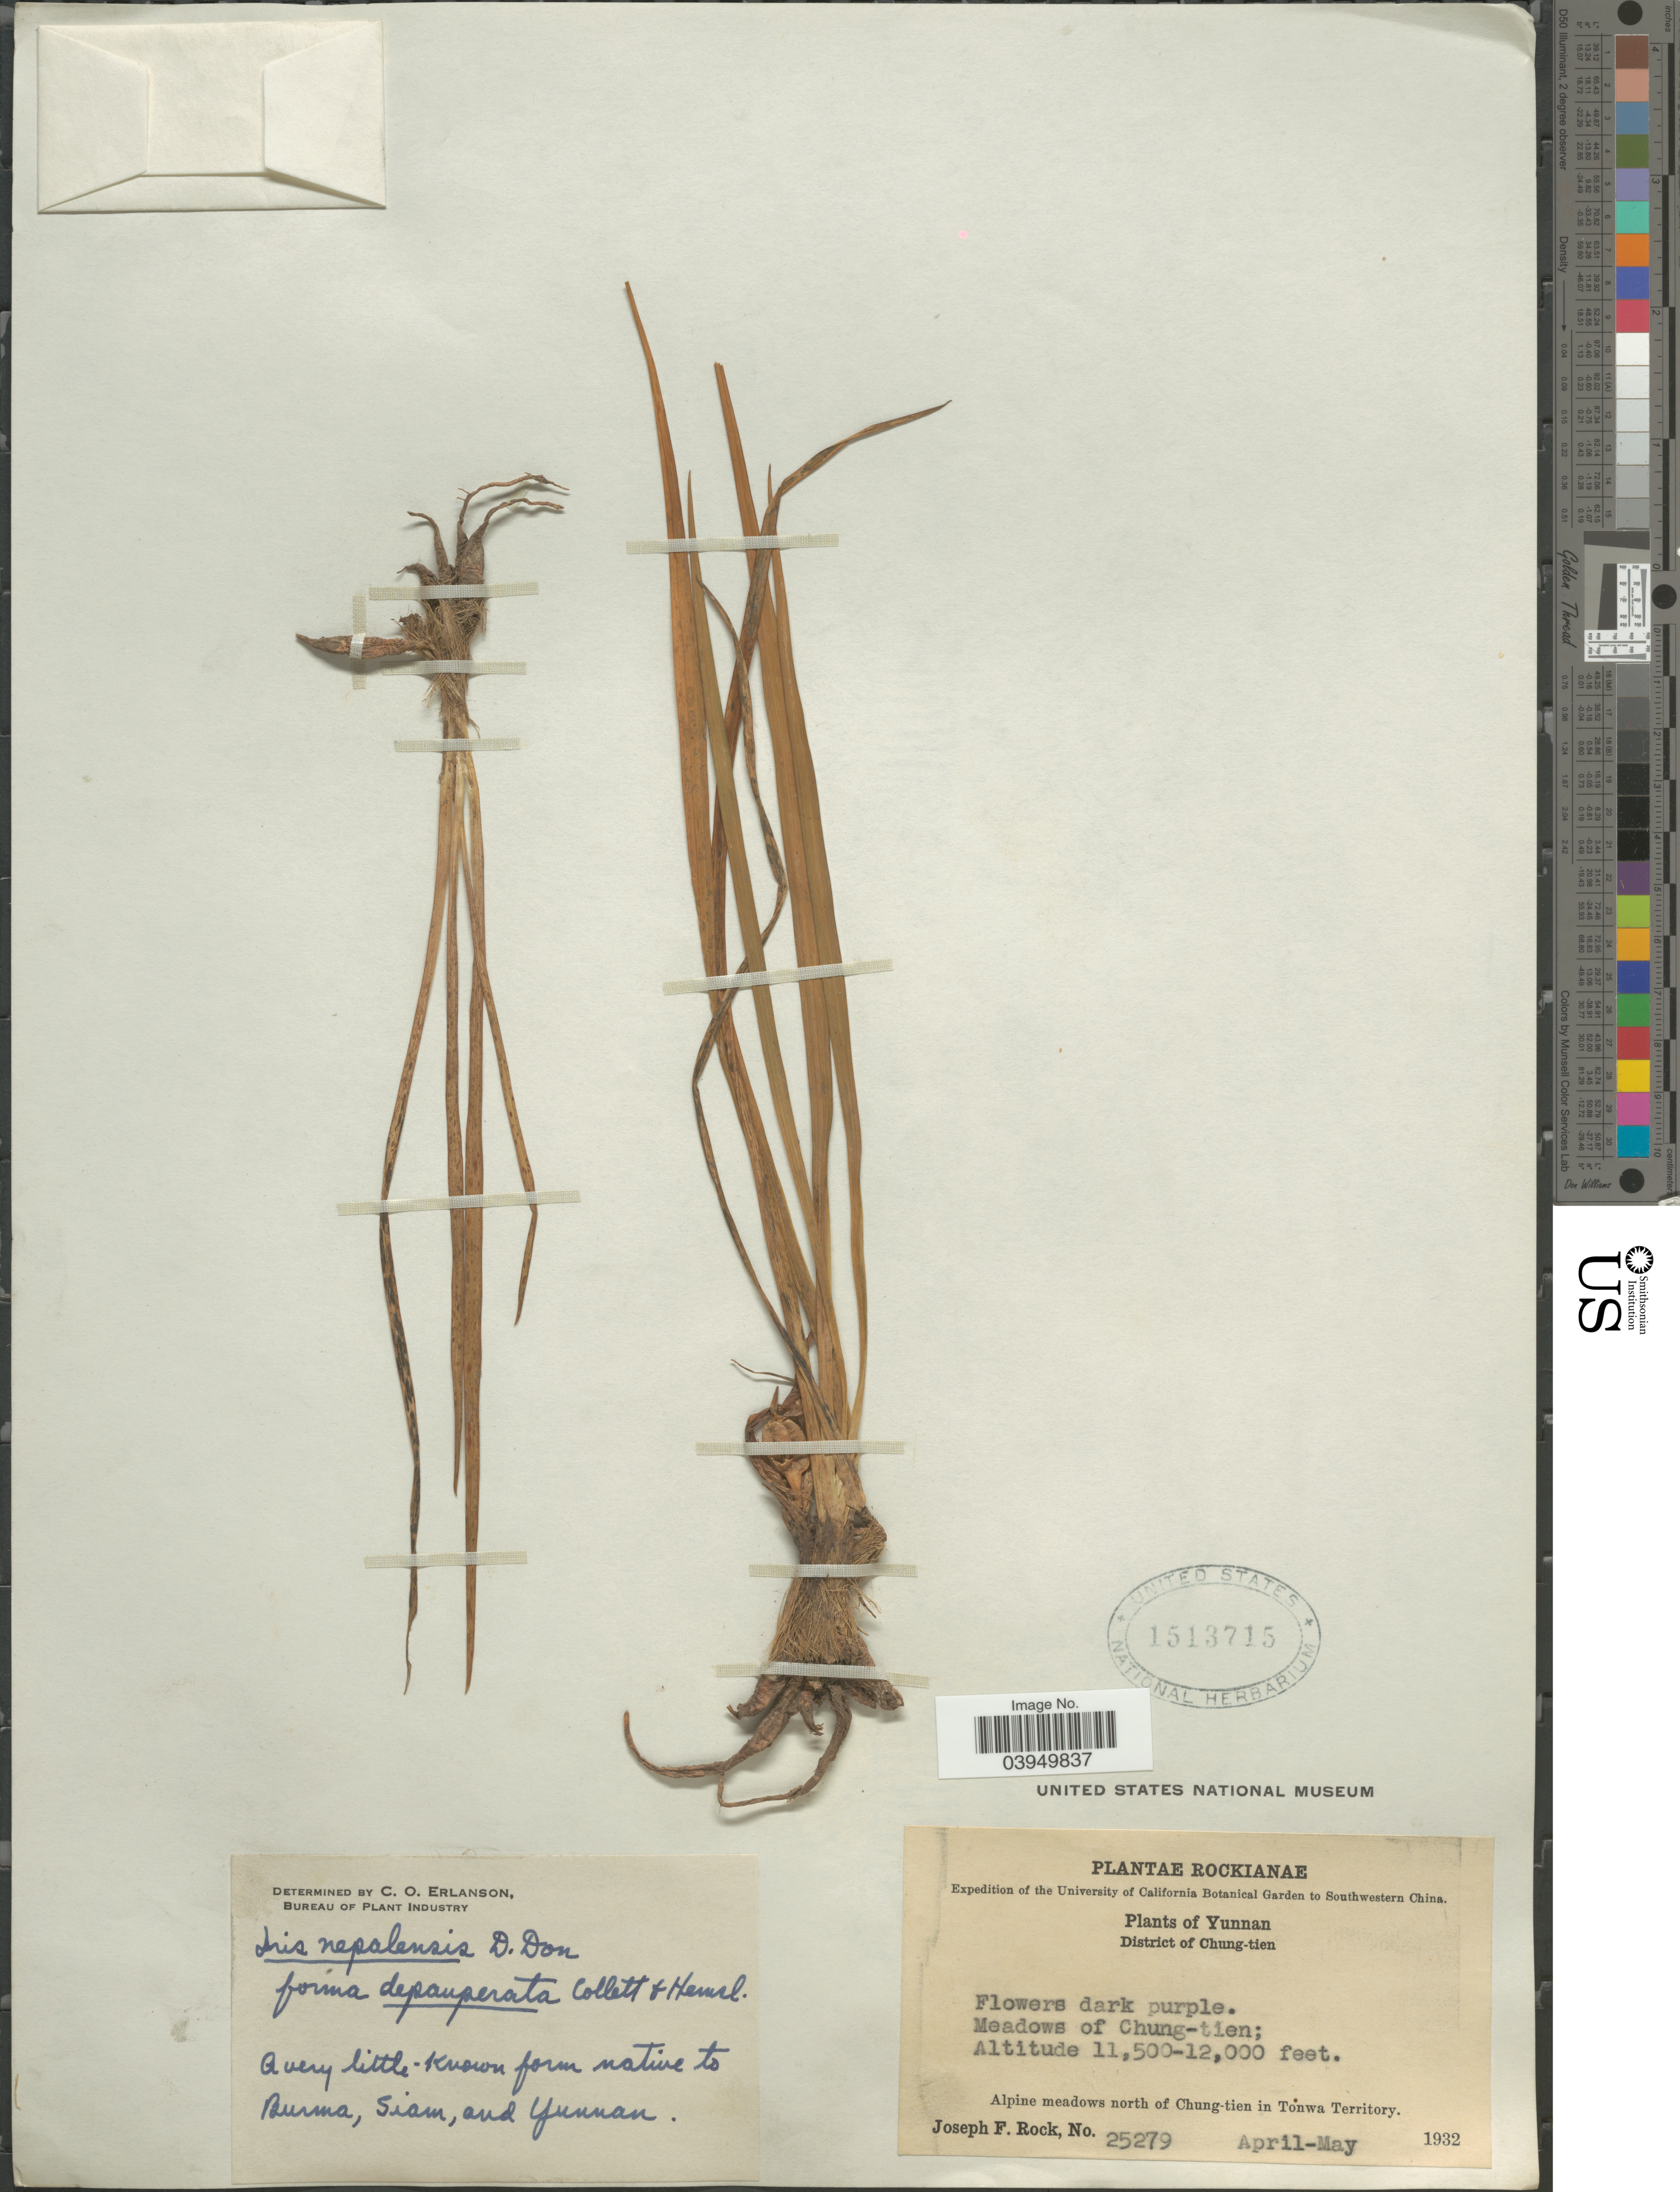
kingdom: Plantae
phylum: Tracheophyta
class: Liliopsida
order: Asparagales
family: Iridaceae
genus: Iris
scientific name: Iris nepalensis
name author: Wall. ex Lindl.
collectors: J. F. Rock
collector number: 25279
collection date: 1932-04/1932-05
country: China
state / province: Yunnan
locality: Southwestern China. District of Chung-tien. Meadows of Chung-tien; Alpine meadows north of Chung-tien in Tonwa Territory.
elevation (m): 3505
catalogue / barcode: US 1513715